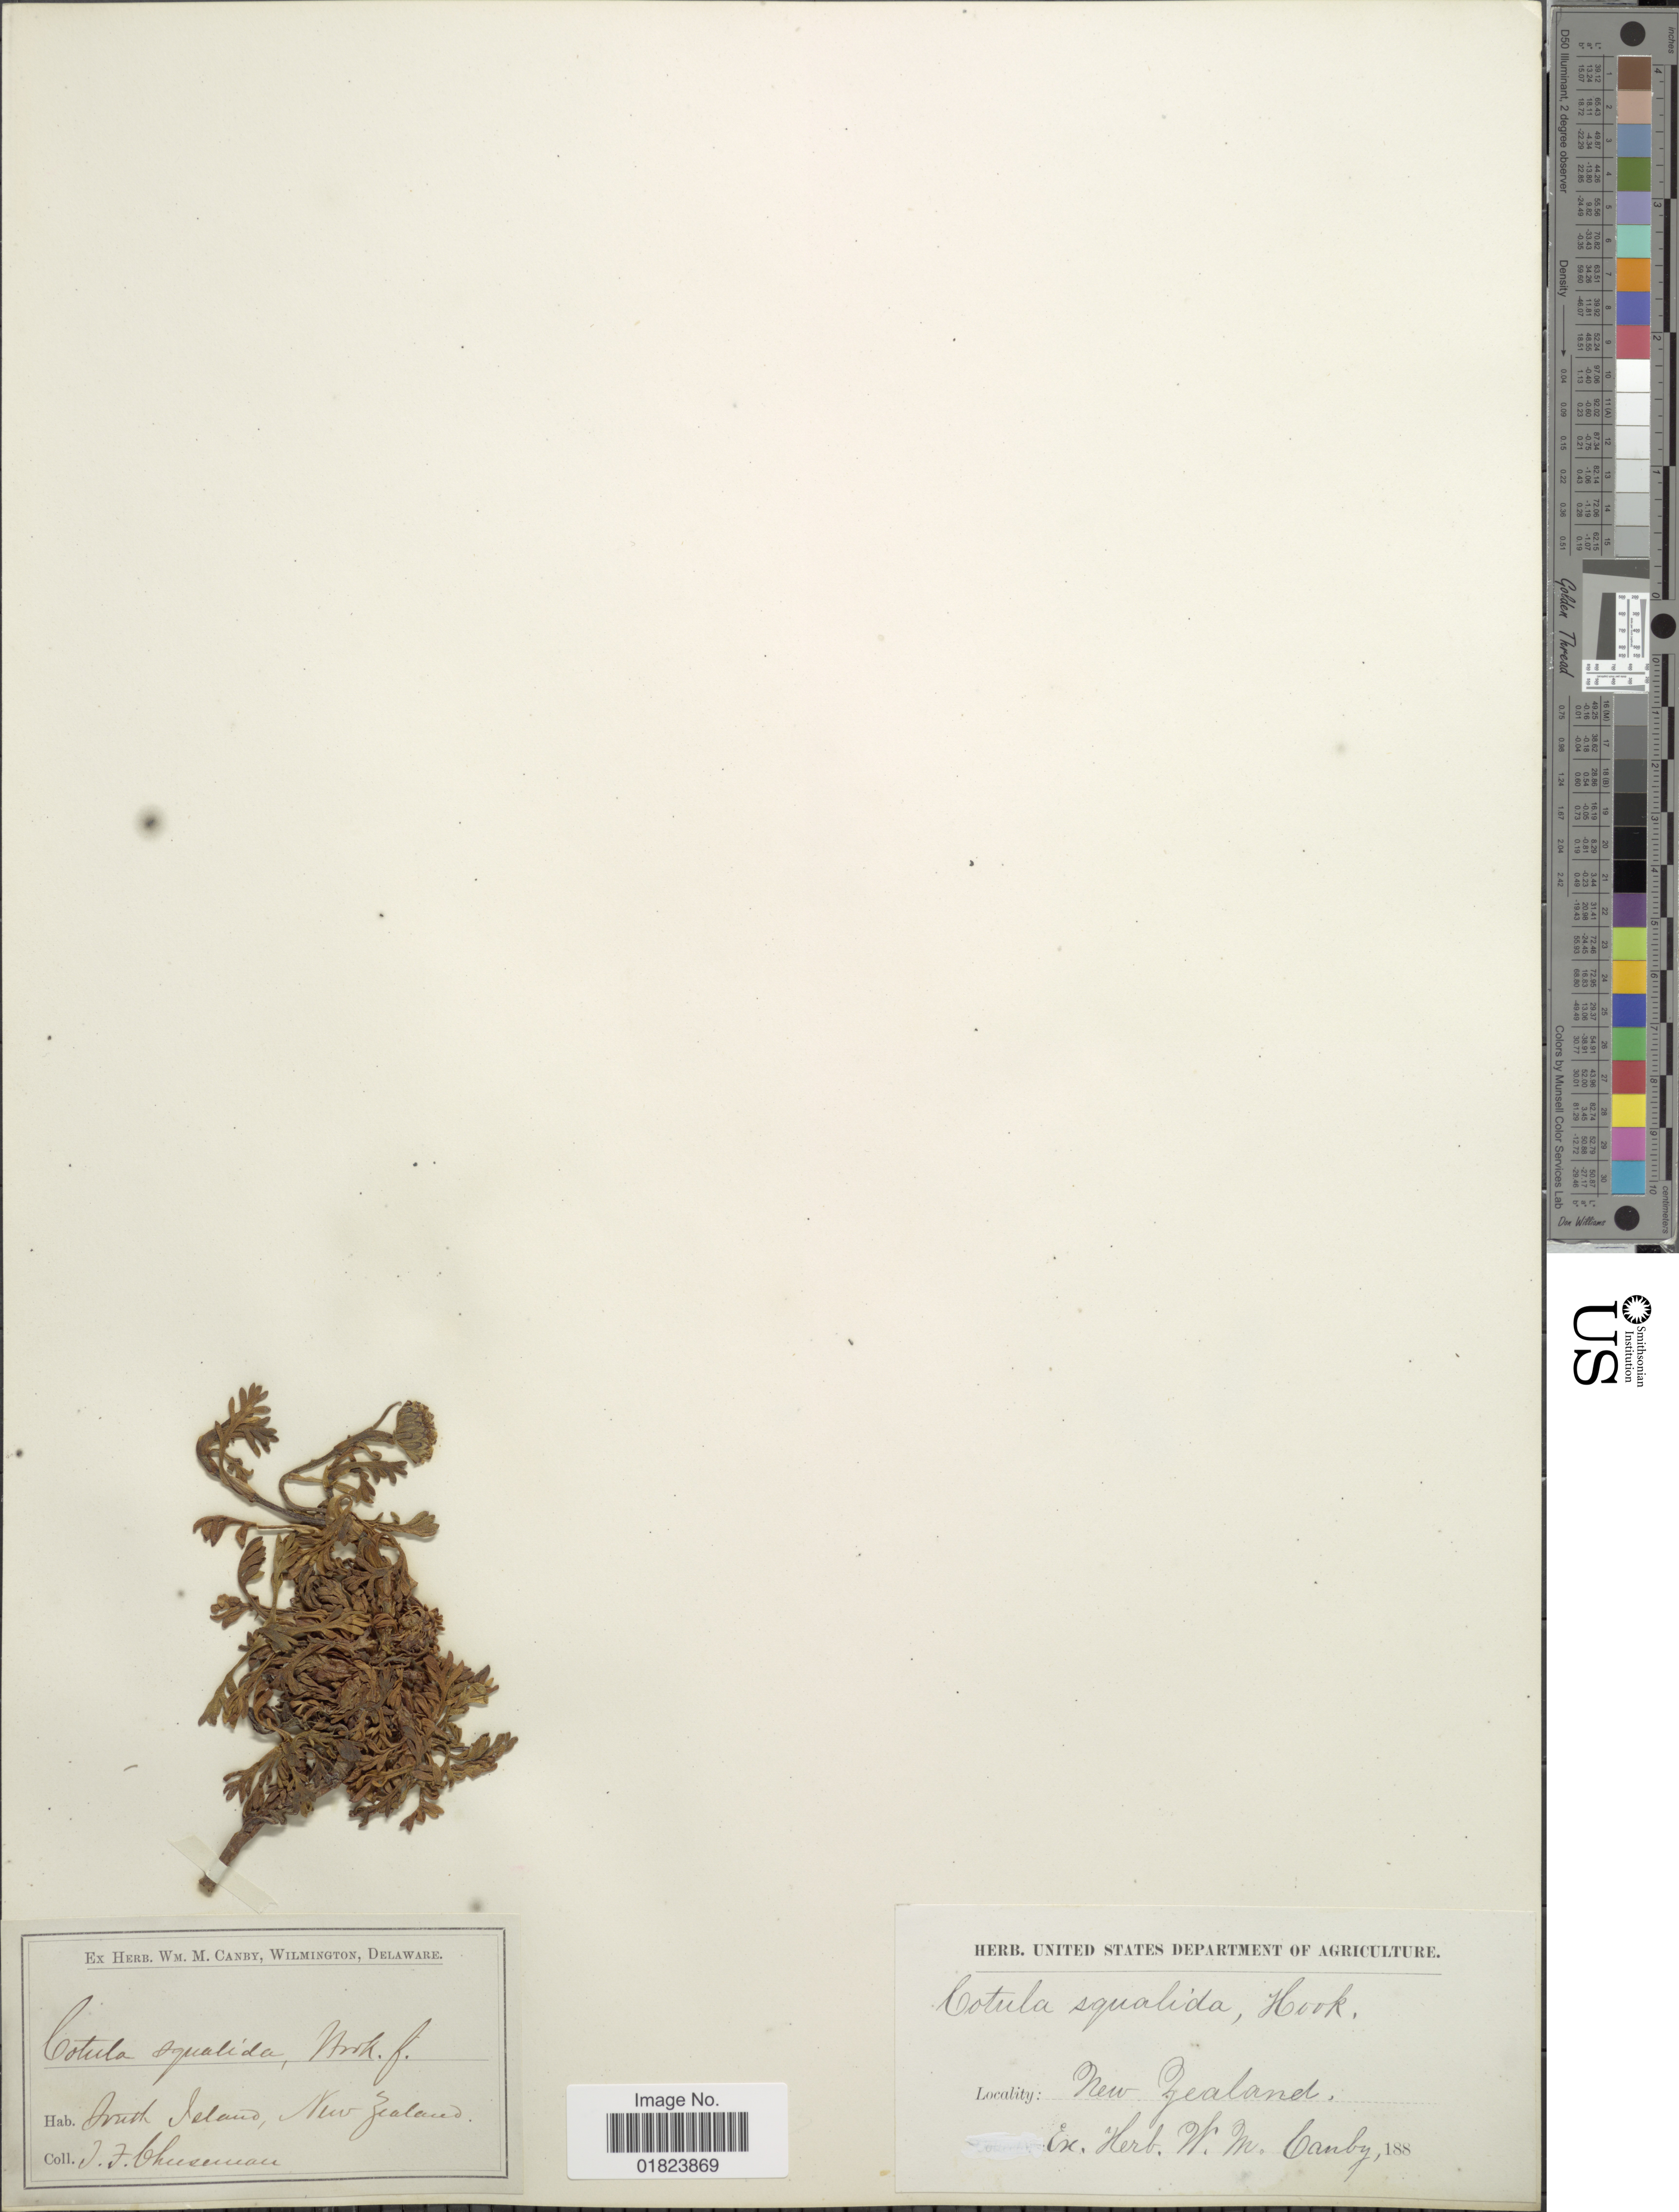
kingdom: Plantae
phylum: Tracheophyta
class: Magnoliopsida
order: Asterales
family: Asteraceae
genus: Cotula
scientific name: Cotula squalida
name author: Hook. f.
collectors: T. F. Cheeseman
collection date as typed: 188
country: New Zealand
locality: South Island.